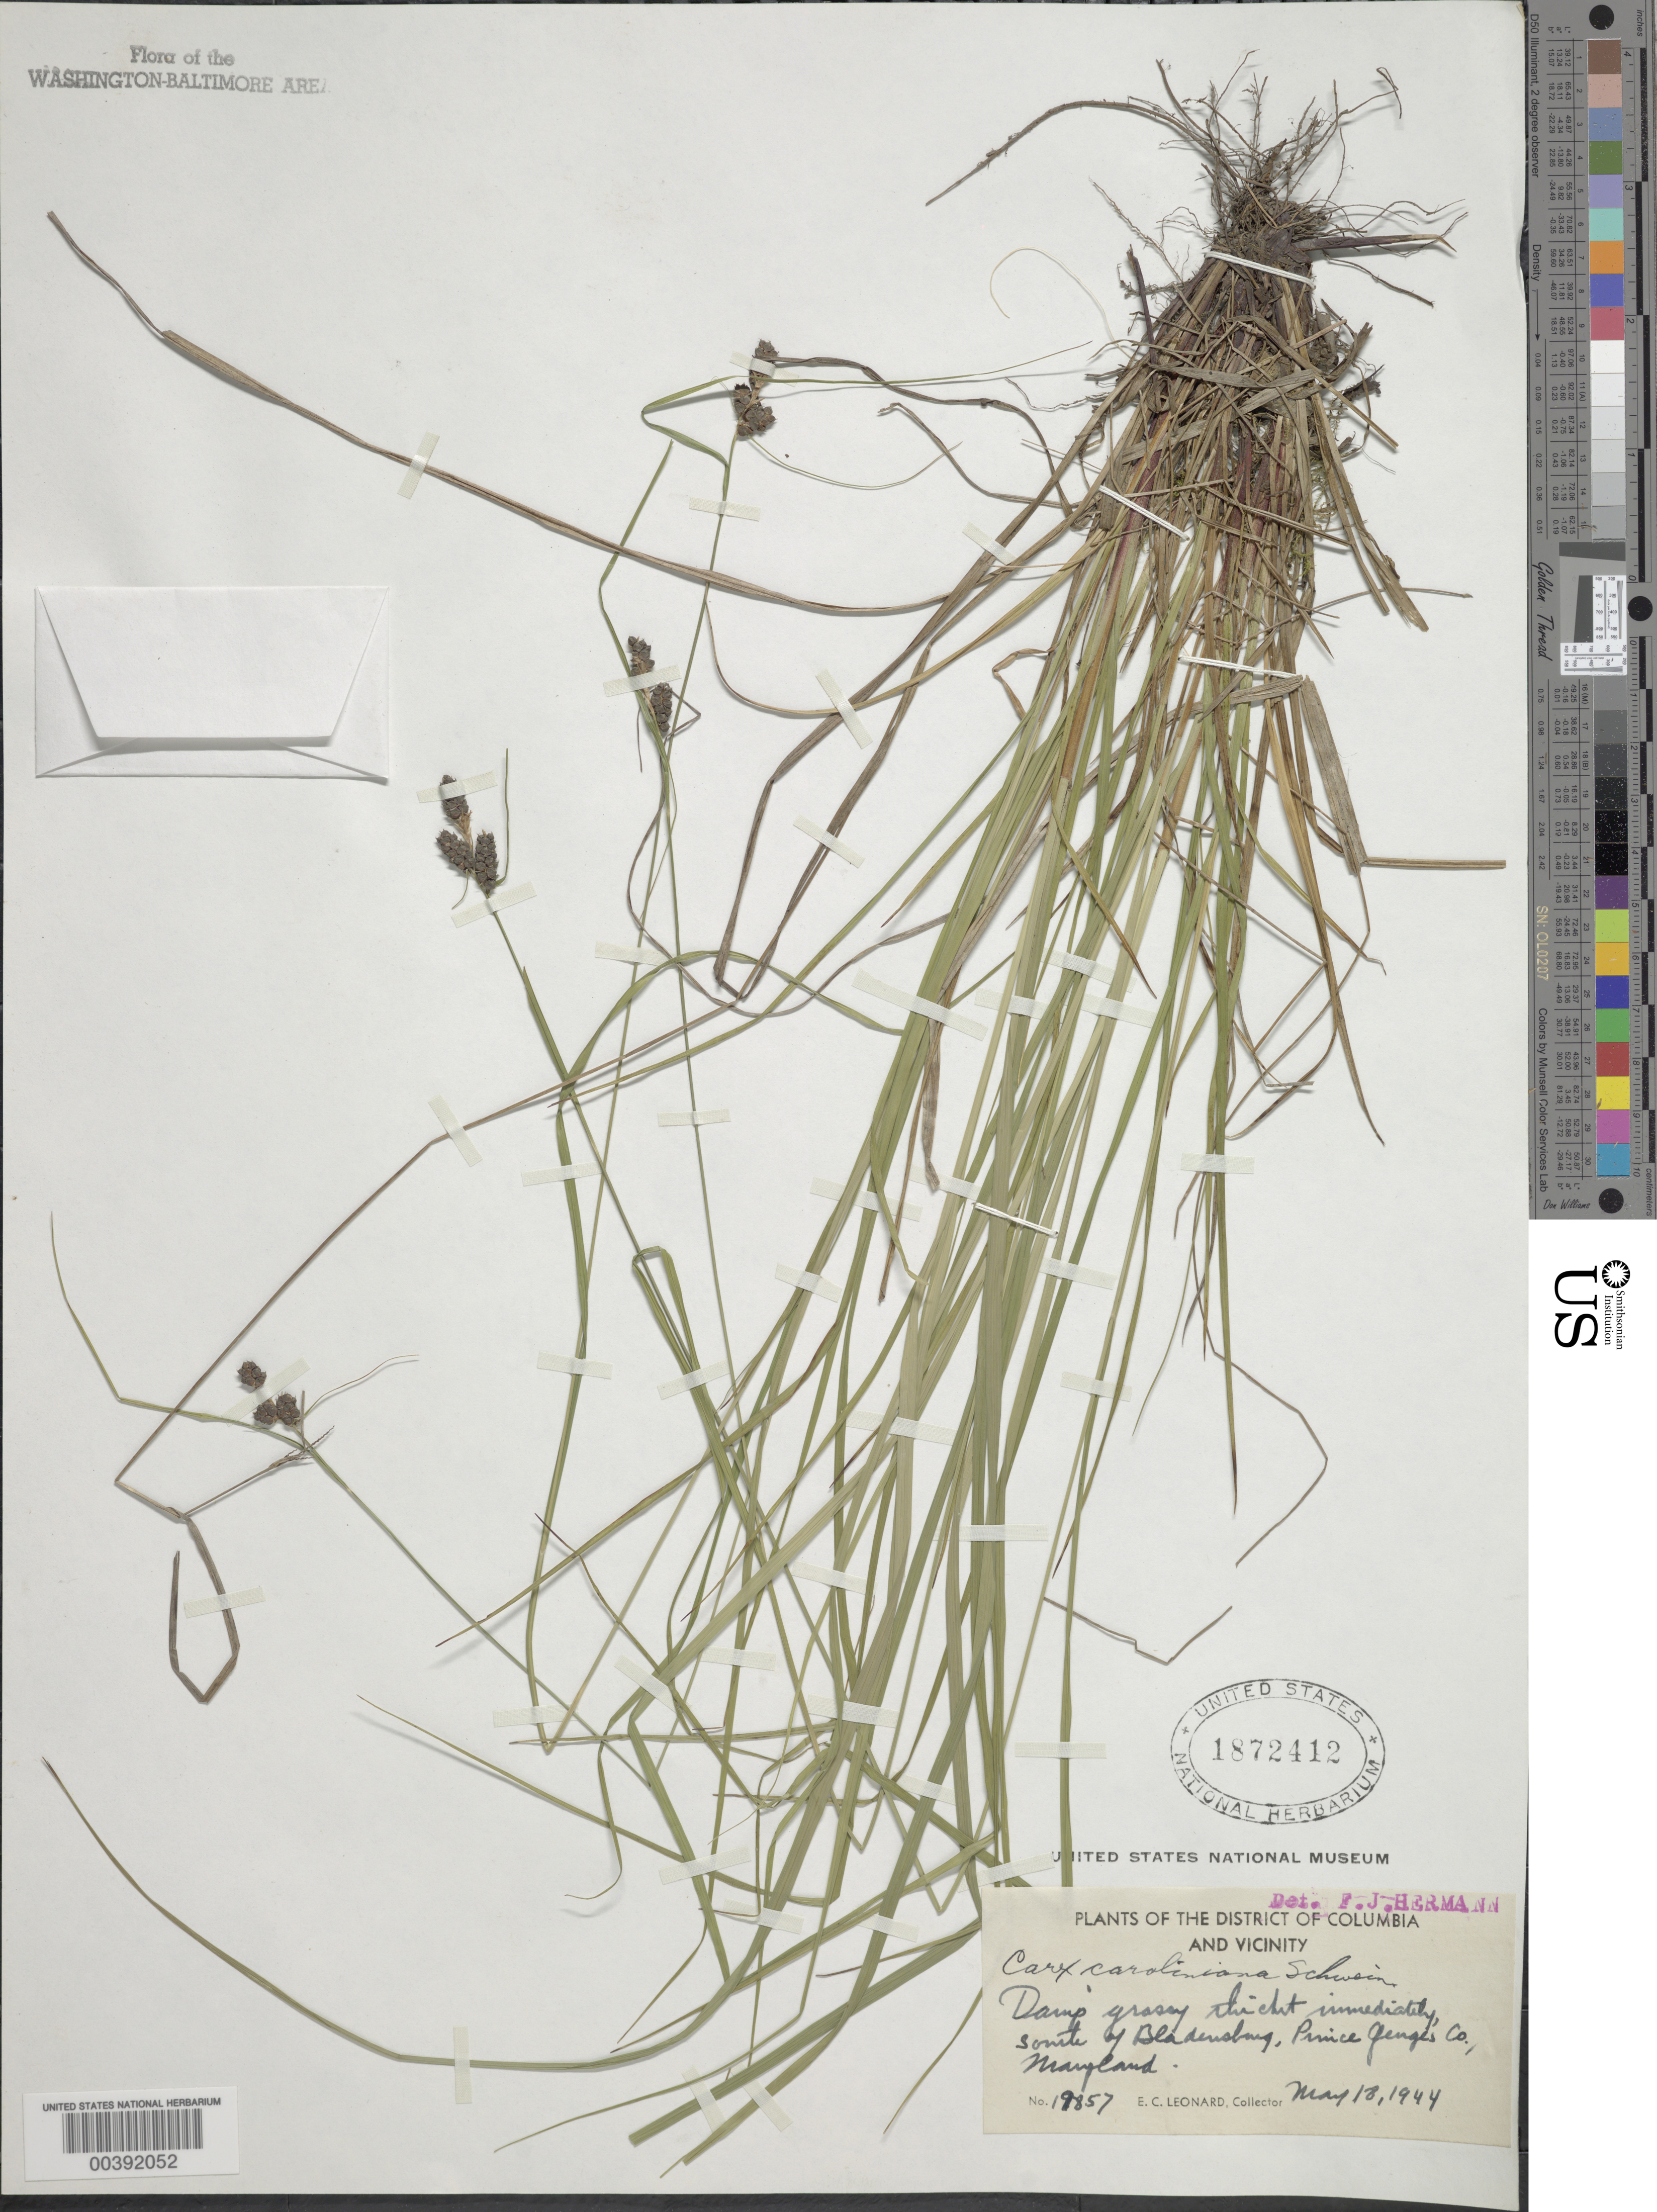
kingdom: Plantae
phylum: Tracheophyta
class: Liliopsida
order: Poales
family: Cyperaceae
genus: Carex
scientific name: Carex caroliniana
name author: Schwein.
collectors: E. C. Leonard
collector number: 19857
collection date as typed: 18 May 1944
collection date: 1944-05-18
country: United States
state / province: Maryland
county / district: Prince George's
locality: S of Bladensburg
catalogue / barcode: US 1872412